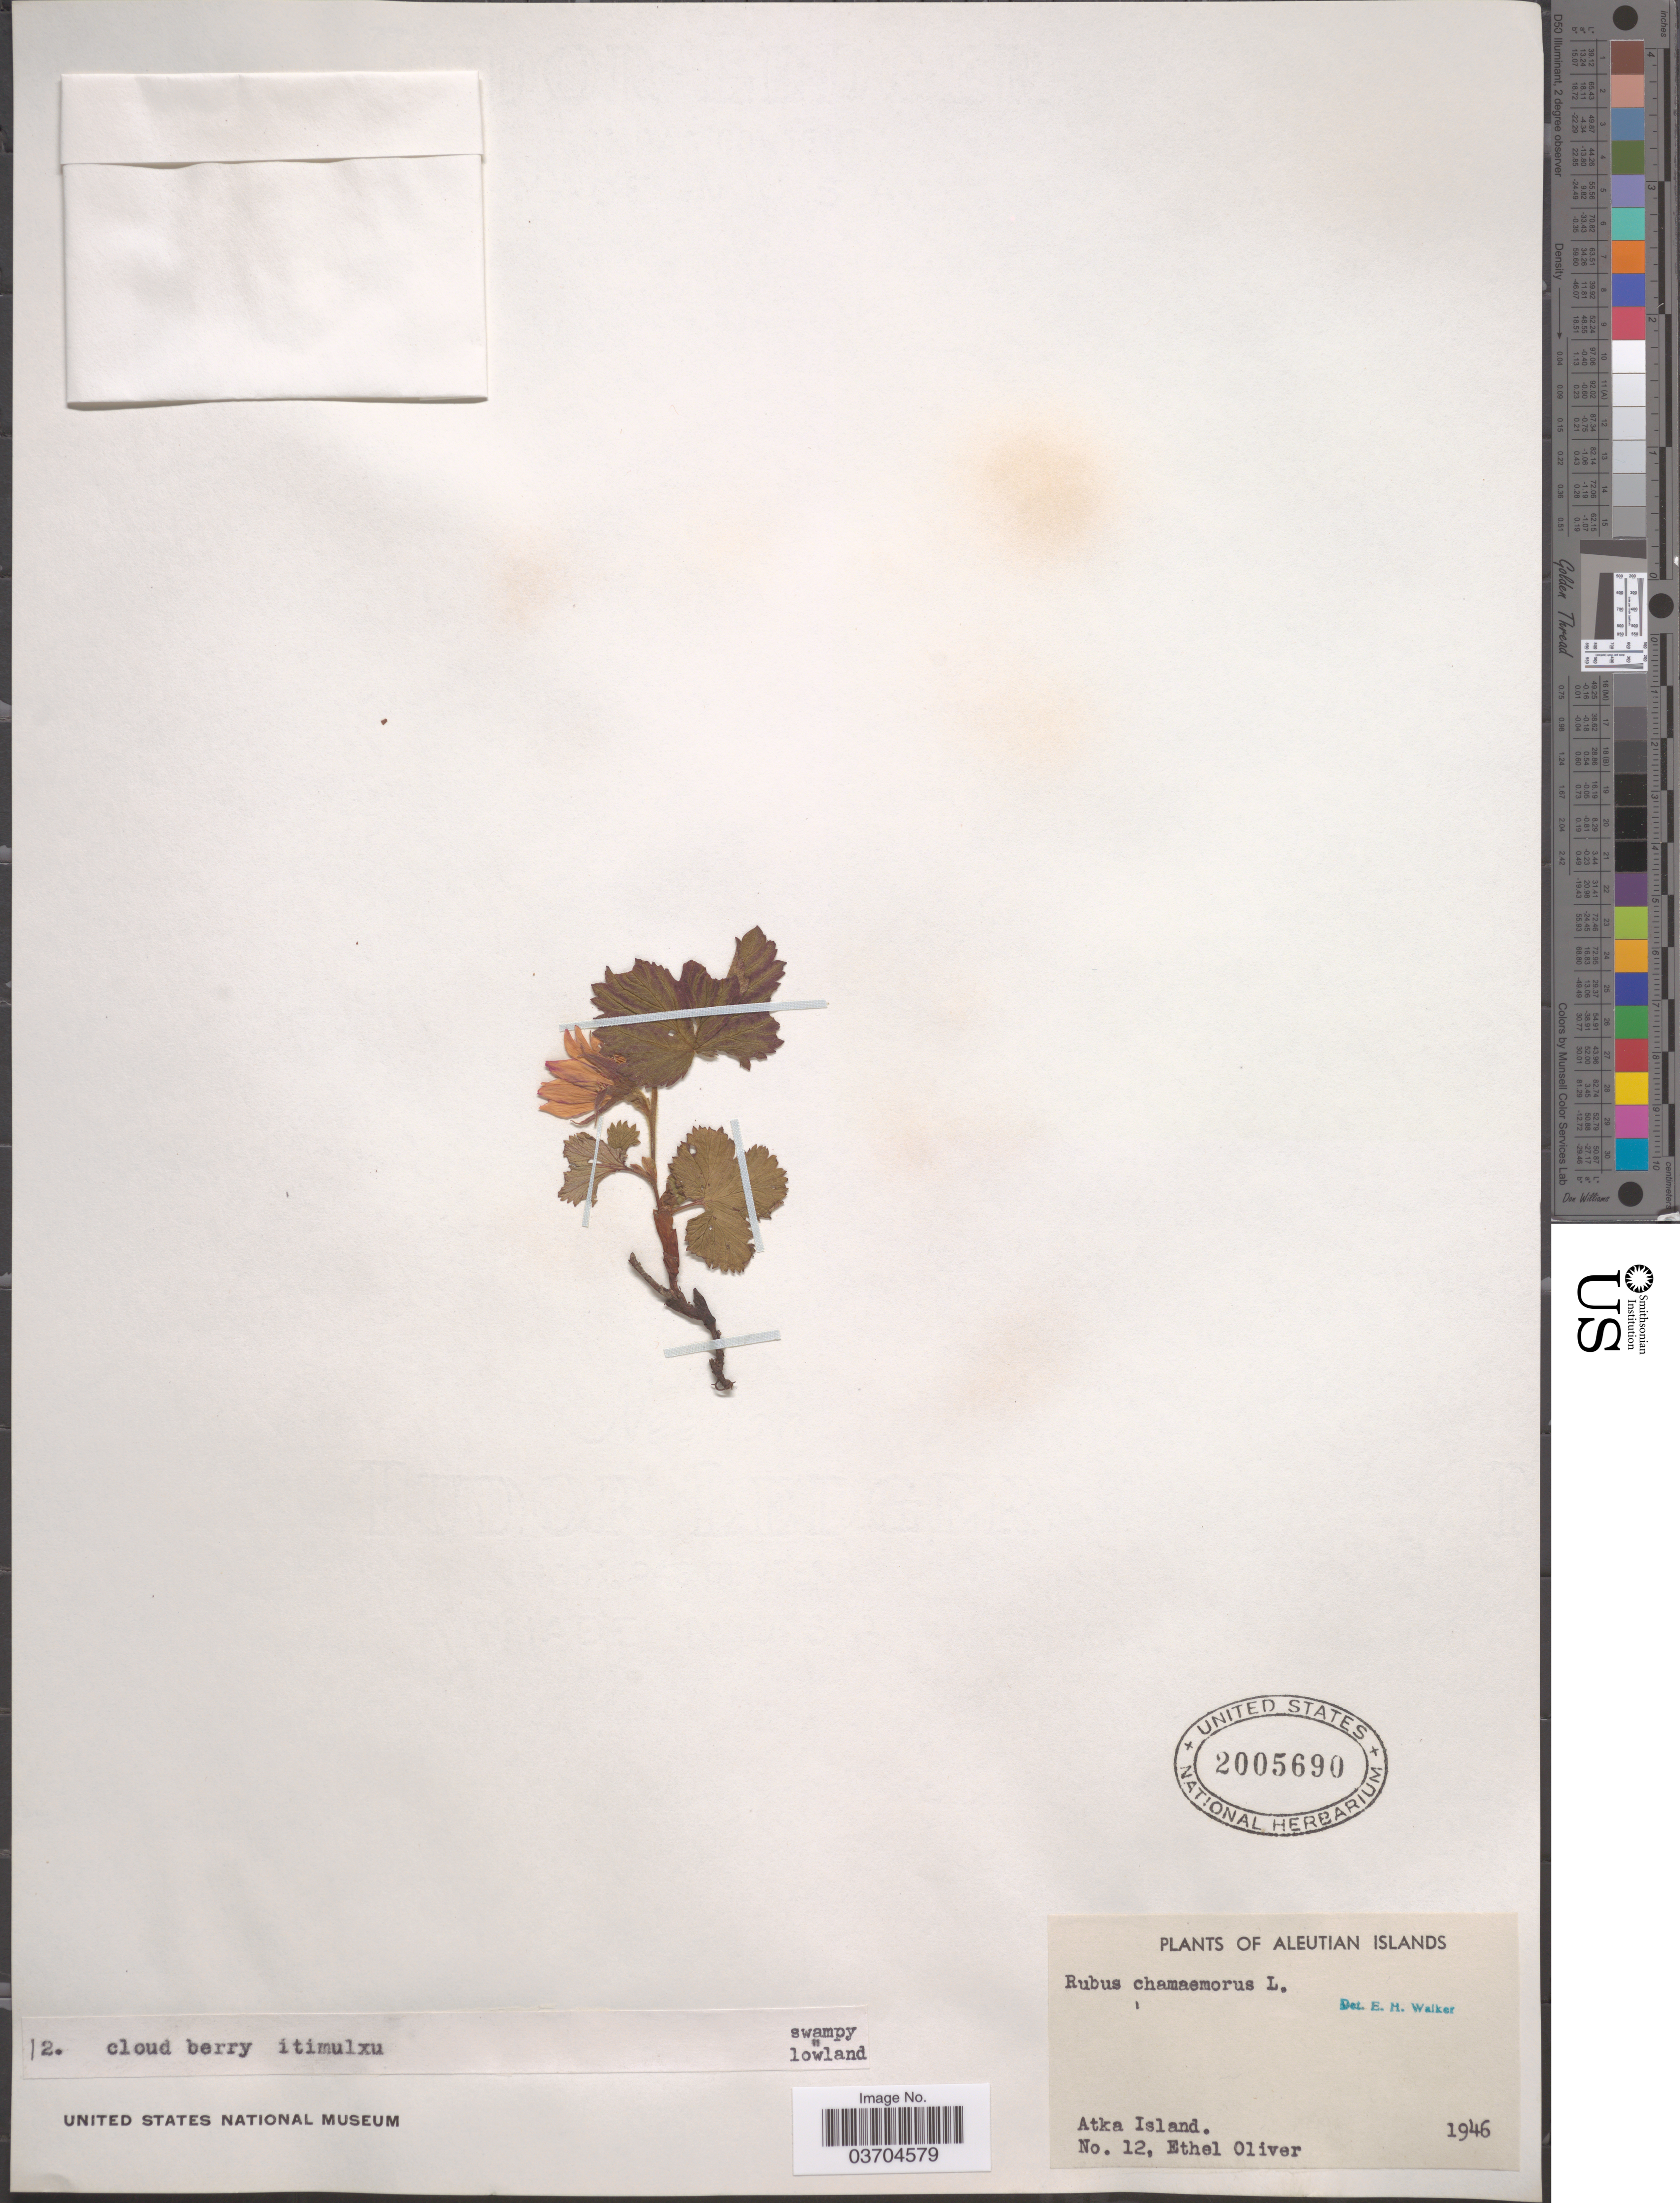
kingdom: Plantae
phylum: Tracheophyta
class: Magnoliopsida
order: Rosales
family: Rosaceae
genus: Rubus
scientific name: Rubus chamaemorus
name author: L.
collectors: E. Oliver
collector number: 12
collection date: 1946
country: United States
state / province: Alaska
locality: Aleutian Islands. Atka Island.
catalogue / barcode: US 2005690